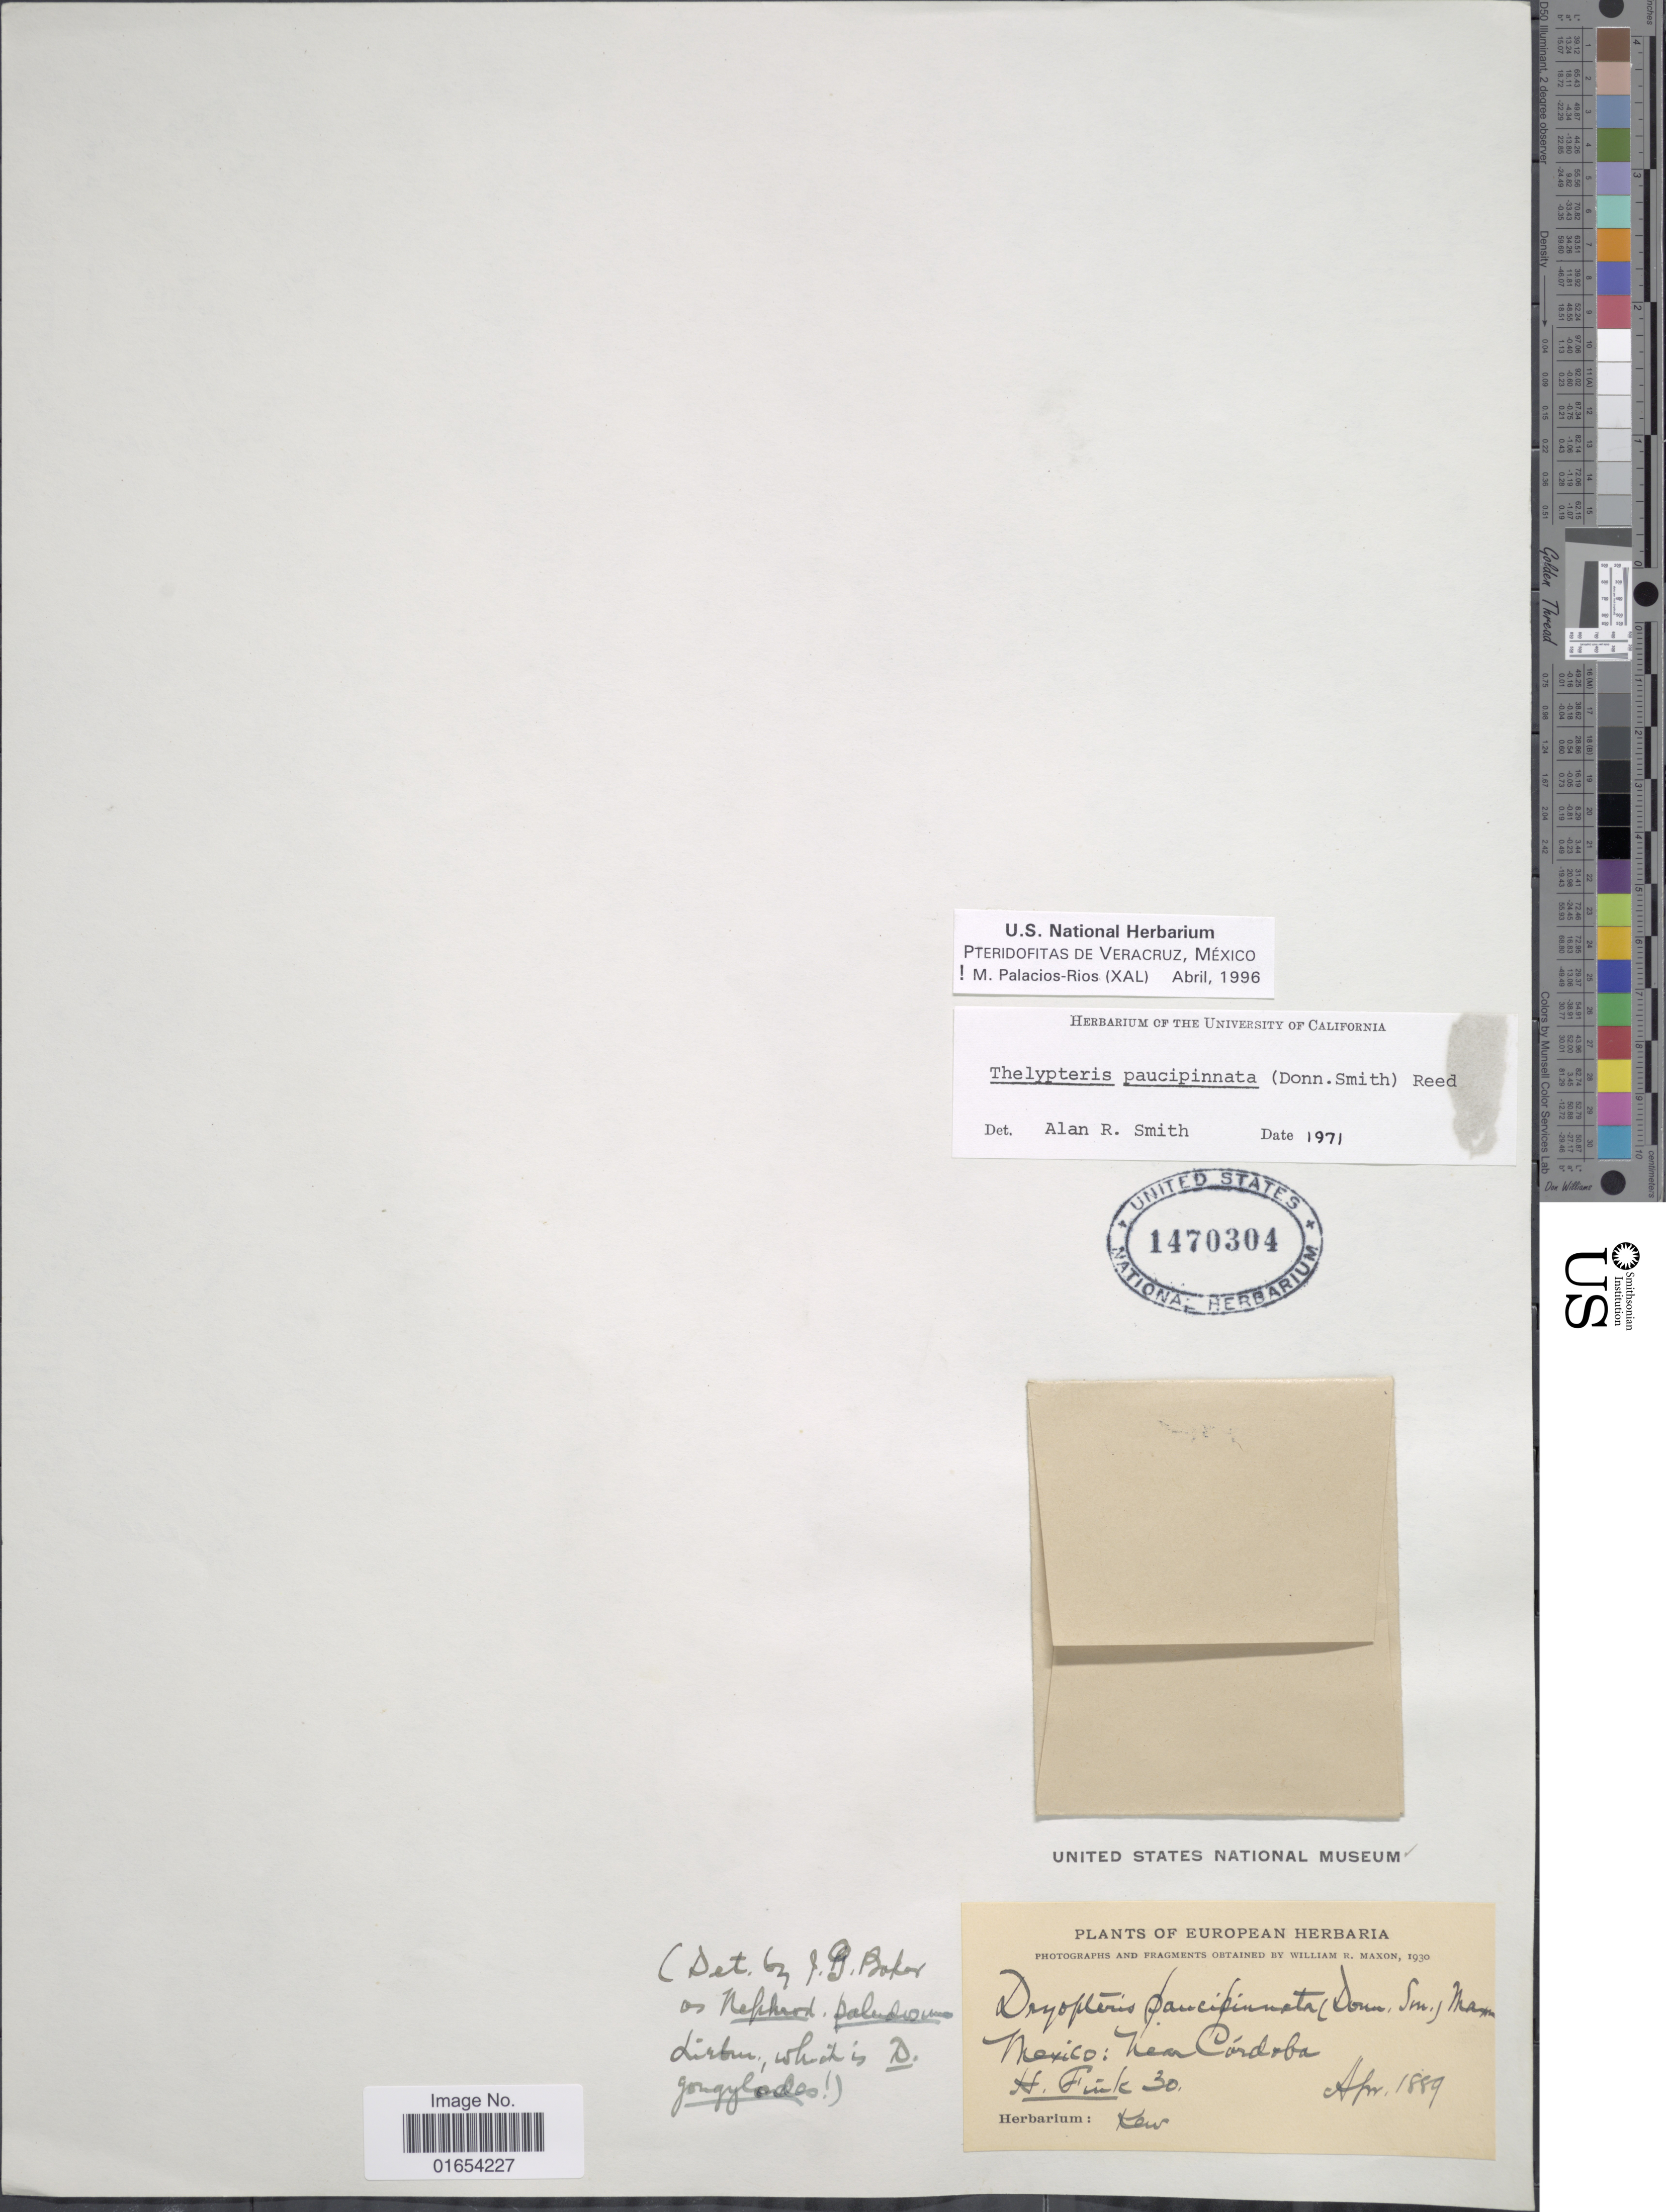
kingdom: Plantae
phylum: Tracheophyta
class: Polypodiopsida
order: Polypodiales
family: Thelypteridaceae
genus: Goniopteris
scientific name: Goniopteris paucipinnata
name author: (Donn. Sm.) Salino & T.E. Almeida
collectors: H. Fink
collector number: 30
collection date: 1889-04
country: Mexico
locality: Near Cordoba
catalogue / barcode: US 1470304